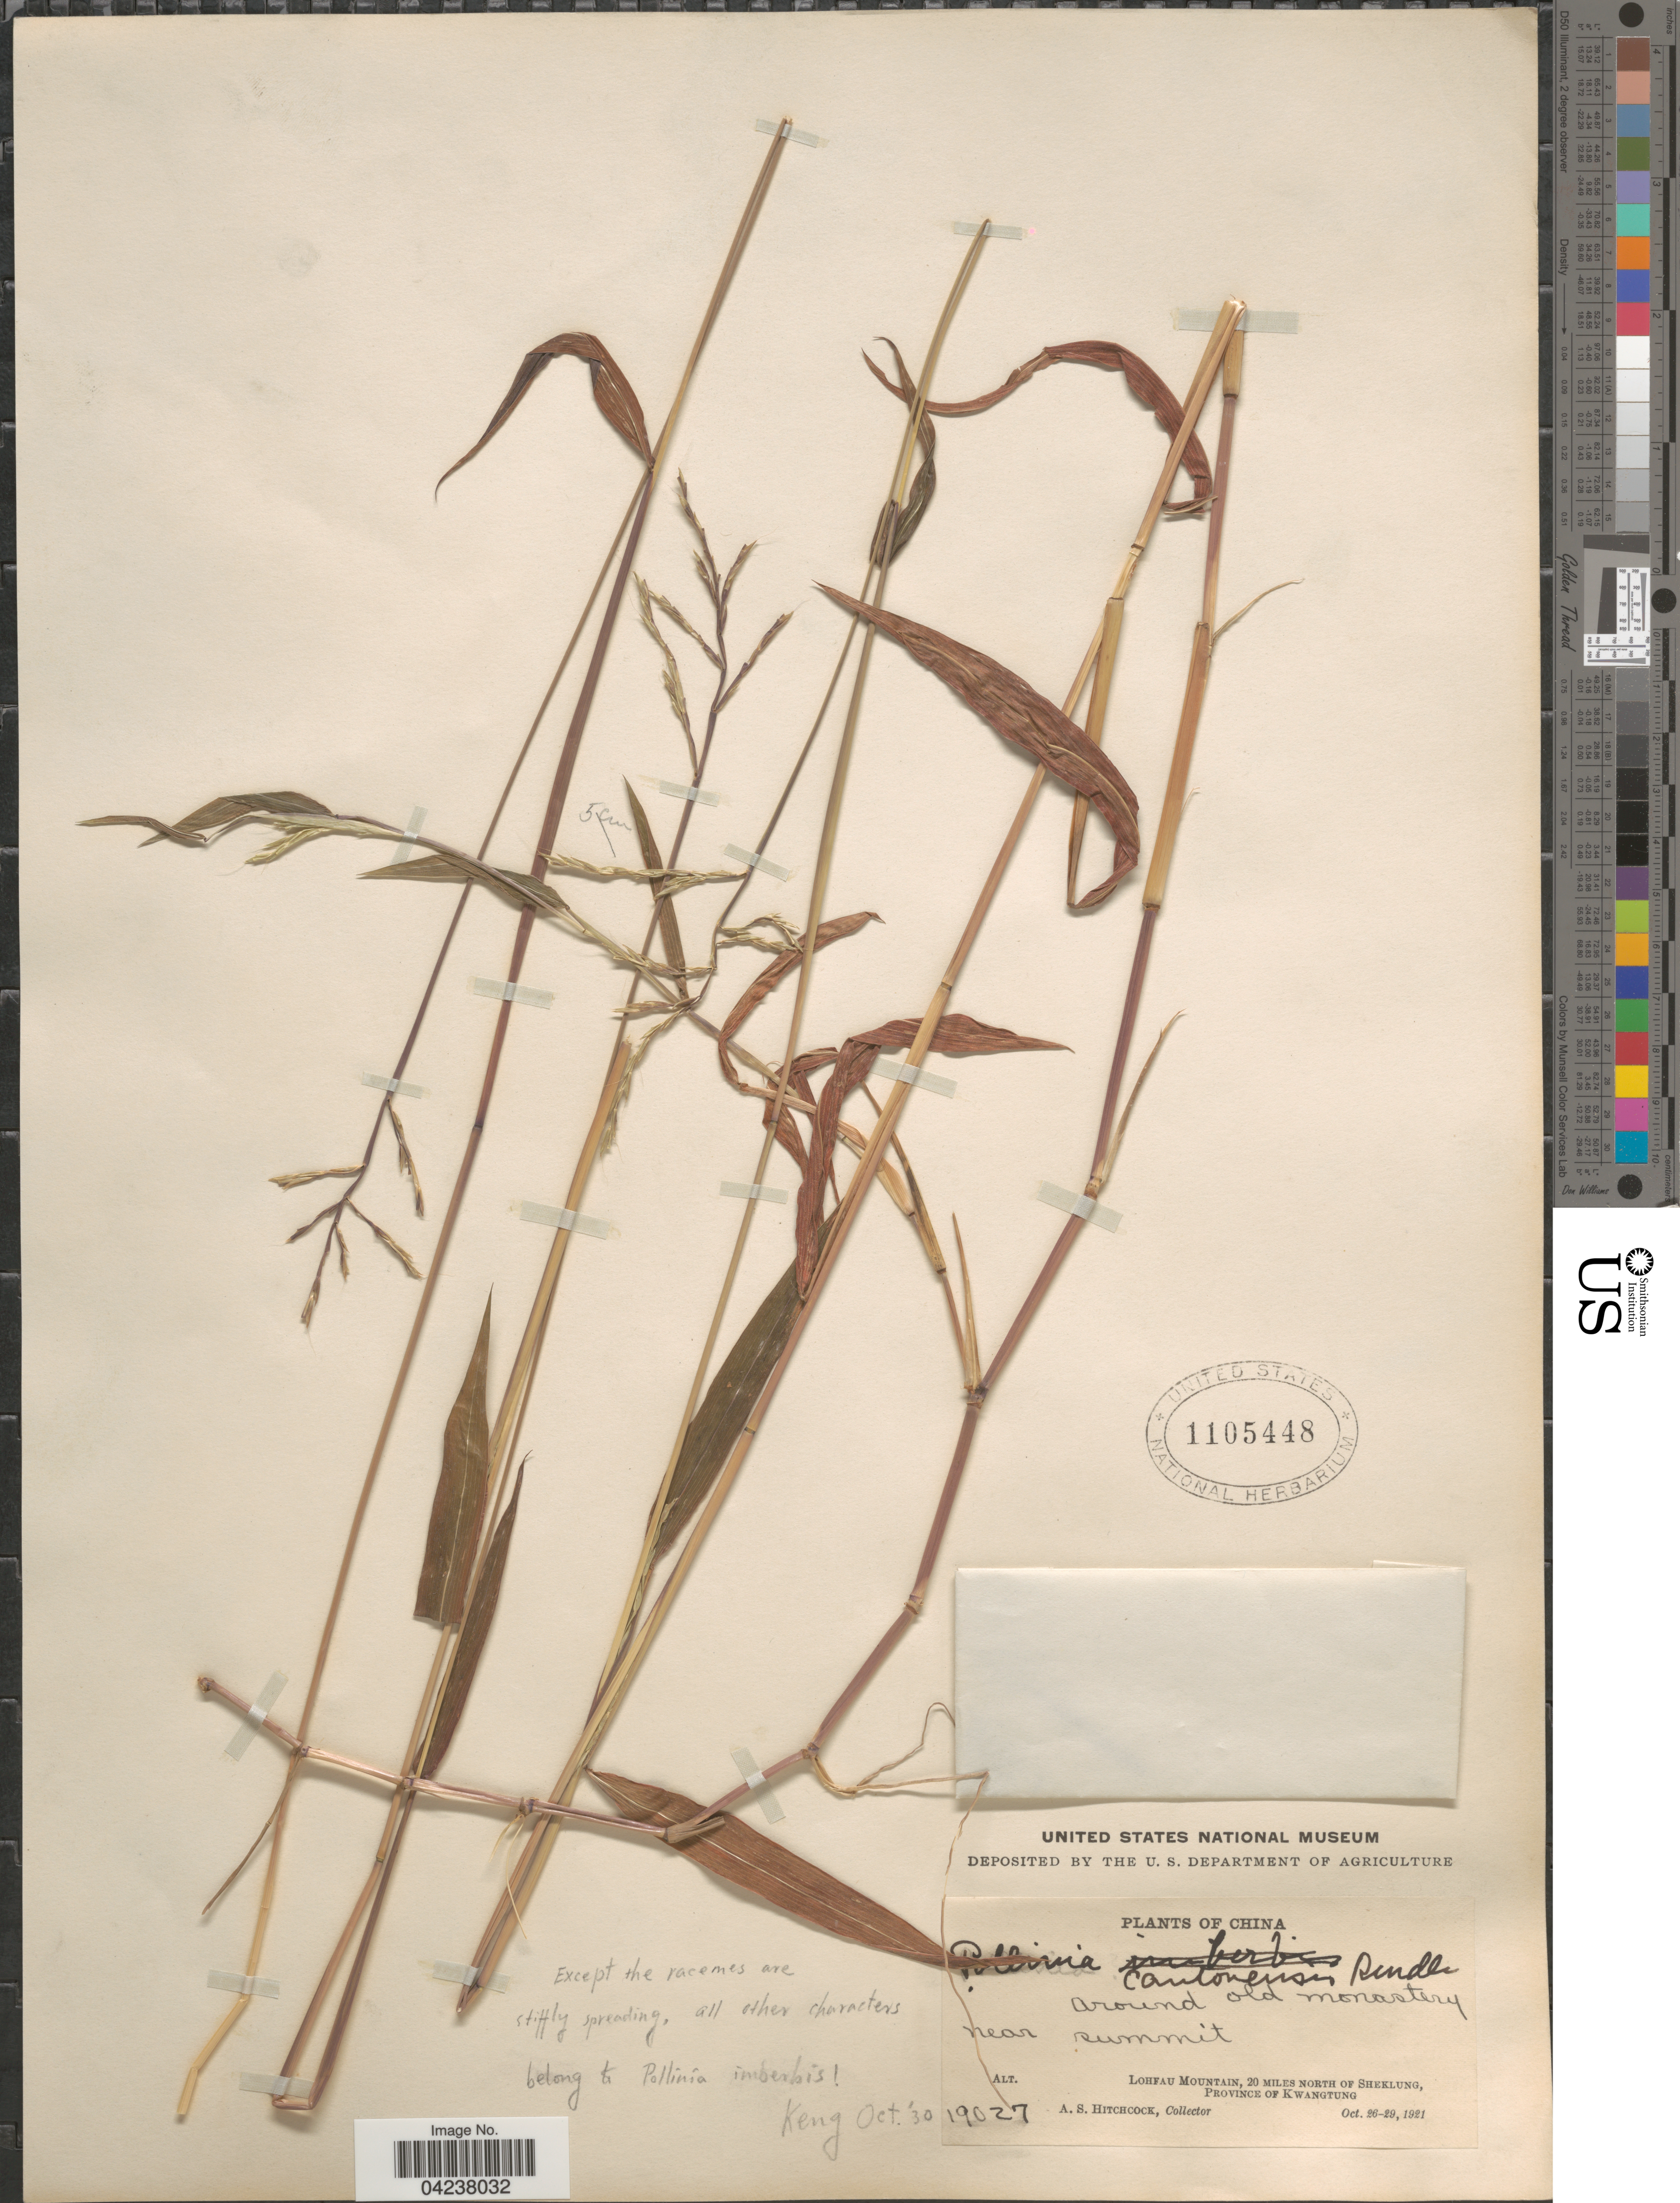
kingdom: Plantae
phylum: Tracheophyta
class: Liliopsida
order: Poales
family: Poaceae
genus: Microstegium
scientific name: Microstegium vimineum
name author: (Trin.) A. Camus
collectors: A. S. Hitchcock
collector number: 19027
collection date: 1921-10-26/1921-10-29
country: China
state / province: Guangdong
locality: Around old monastery near summit. Lohfau Mountain, 20 miles North of Sheklung, Province of Kwangtung.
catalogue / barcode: US 1105448